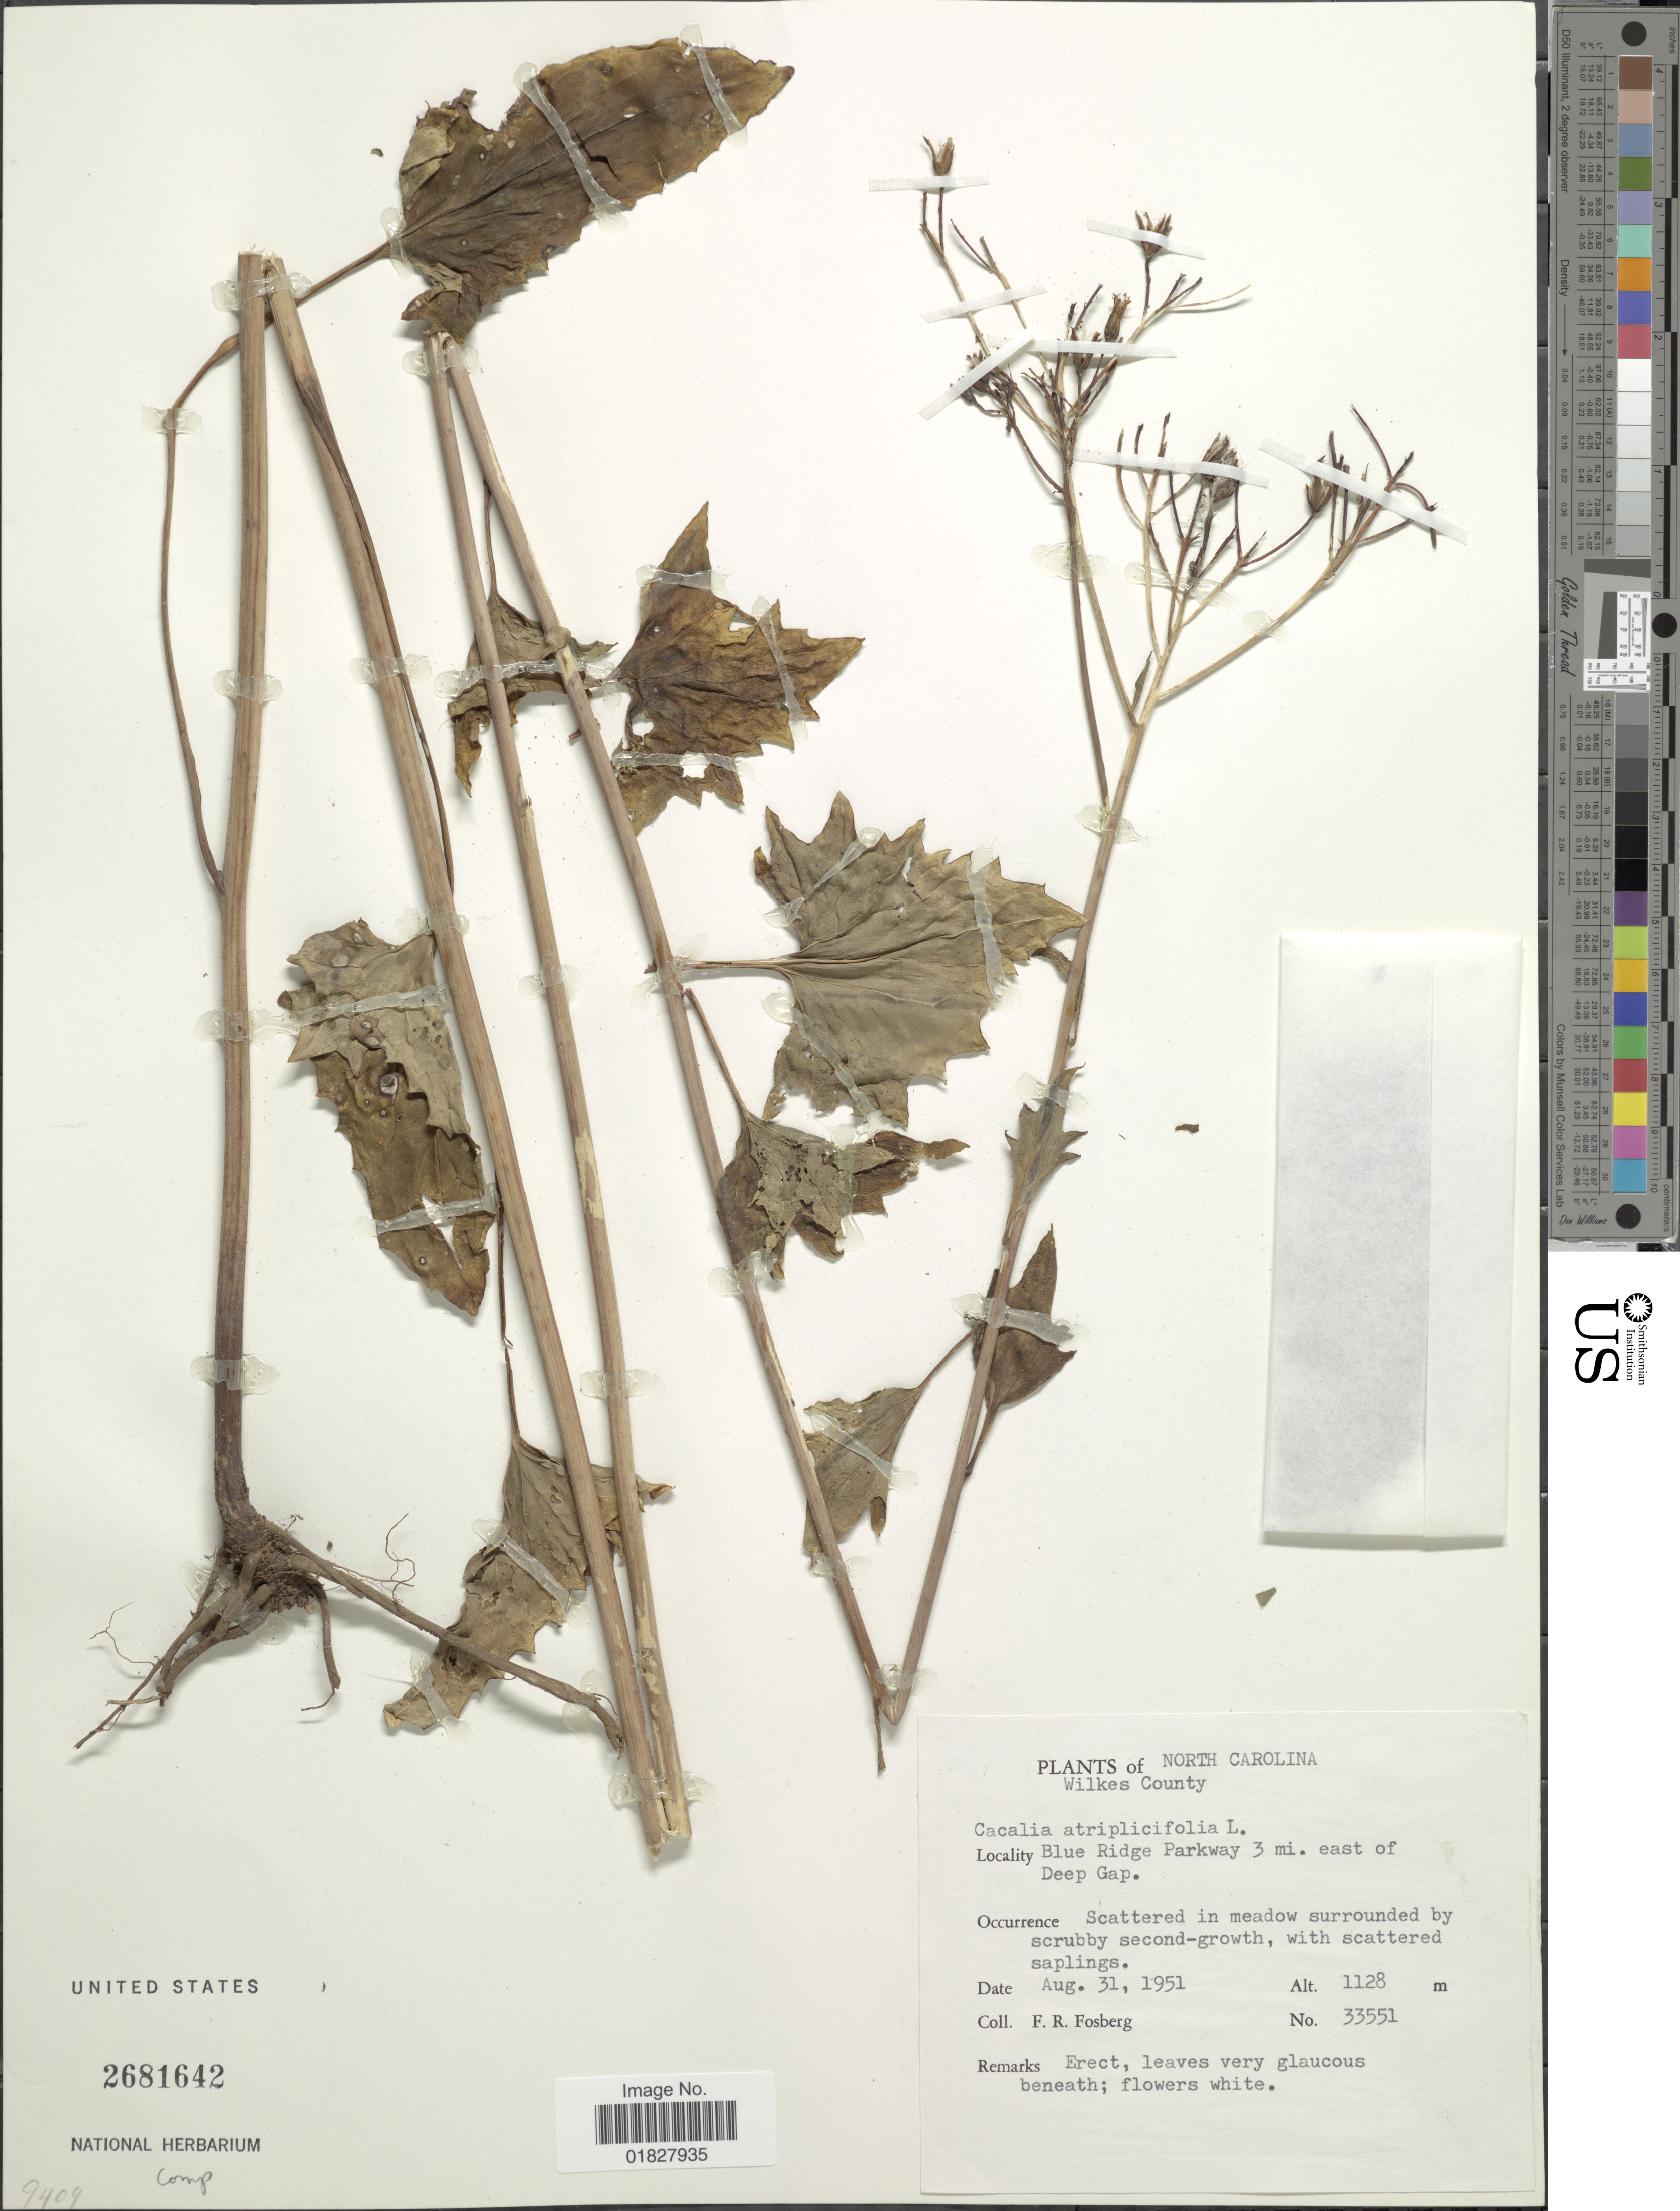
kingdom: Plantae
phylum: Tracheophyta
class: Magnoliopsida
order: Asterales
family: Asteraceae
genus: Arnoglossum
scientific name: Arnoglossum atriplicifolium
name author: (L.) H. Rob.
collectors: F. R. Fosberg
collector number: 33551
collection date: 1951-08-31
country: United States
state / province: North Carolina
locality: Wilkes County, Blue Ridge Parkway 3 mi. east of Deep Gap.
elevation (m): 1128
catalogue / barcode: US 2681642